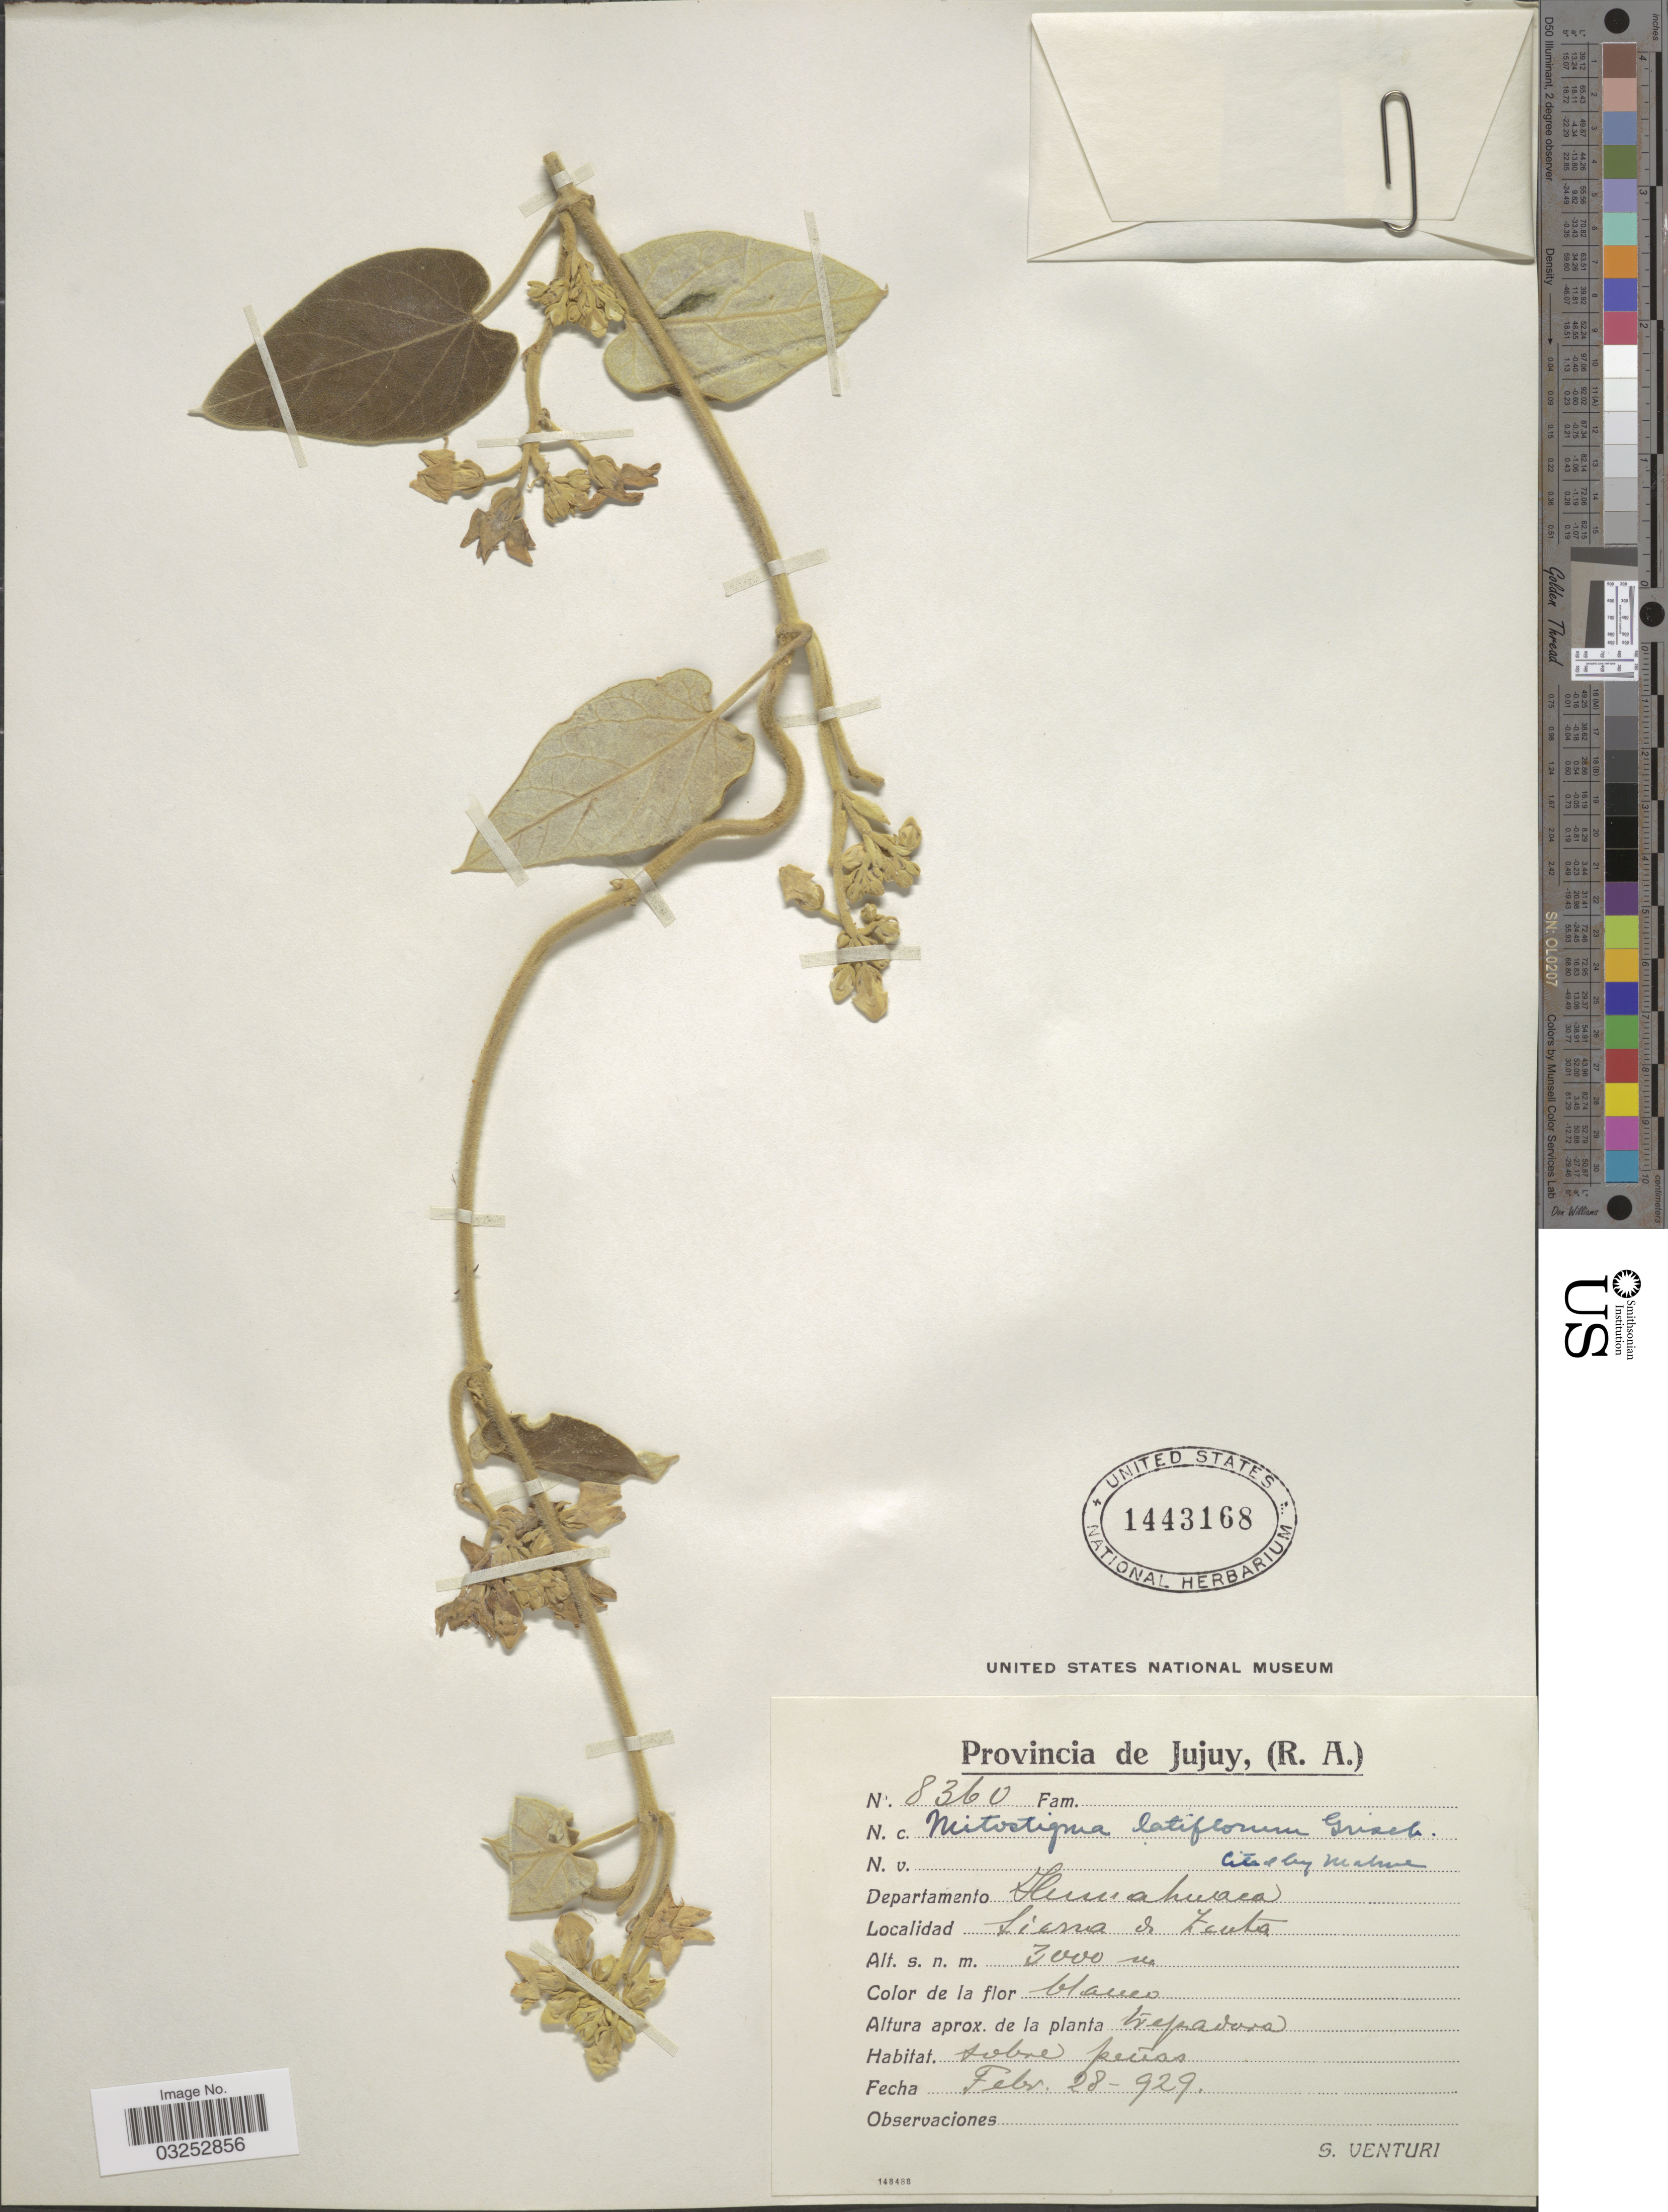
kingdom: Plantae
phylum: Tracheophyta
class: Magnoliopsida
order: Gentianales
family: Apocynaceae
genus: Mitostigma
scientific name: Mitostigma latiflorum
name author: Griseb.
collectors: S. Venturi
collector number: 8360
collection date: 1929-02-28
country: Argentina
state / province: Jujuy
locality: Provincia de Jujuy, (R.A.), Departamento Humahuaca, Sierra de Zenta.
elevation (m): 3000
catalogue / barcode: US 1443168